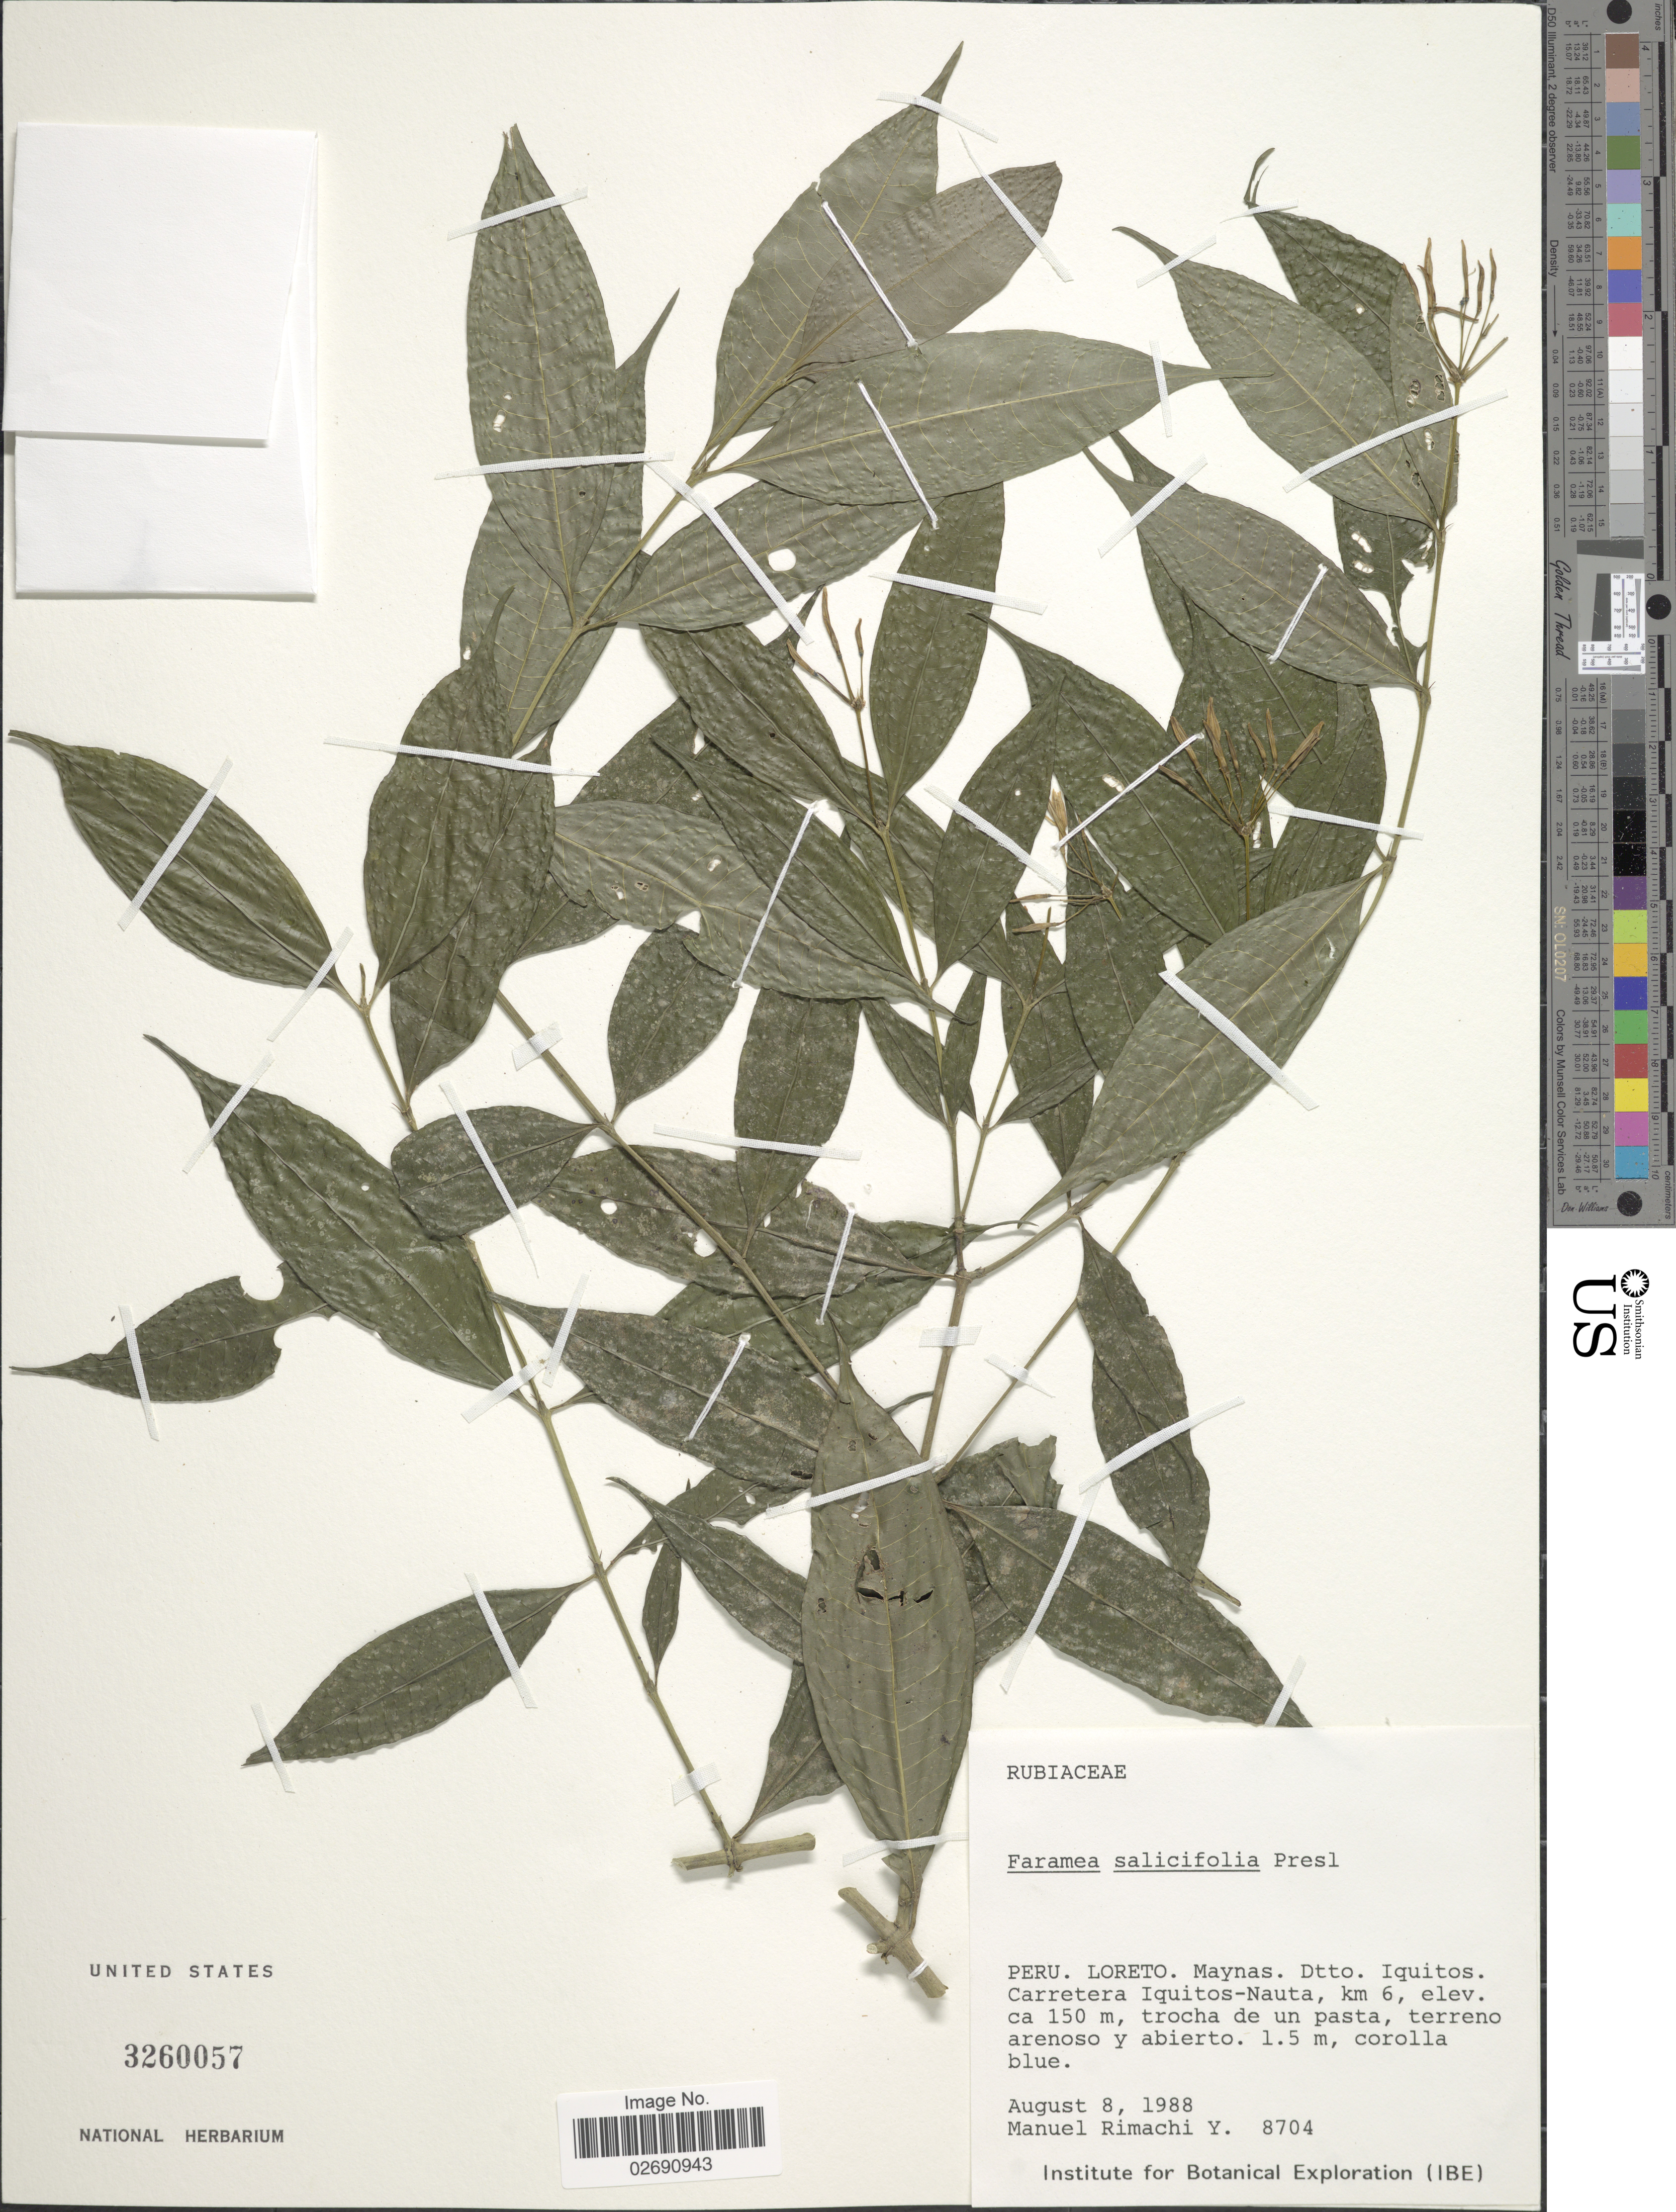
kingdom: Plantae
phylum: Tracheophyta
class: Magnoliopsida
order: Gentianales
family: Rubiaceae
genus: Faramea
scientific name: Faramea salicifolia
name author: C. Presl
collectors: M. Rimachi Y.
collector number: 8704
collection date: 1988-08-08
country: Peru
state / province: Loreto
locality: Maynas. Dtto. Iquitos. Carretera Iquitos-Nauta, km 6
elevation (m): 150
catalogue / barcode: US 3260057